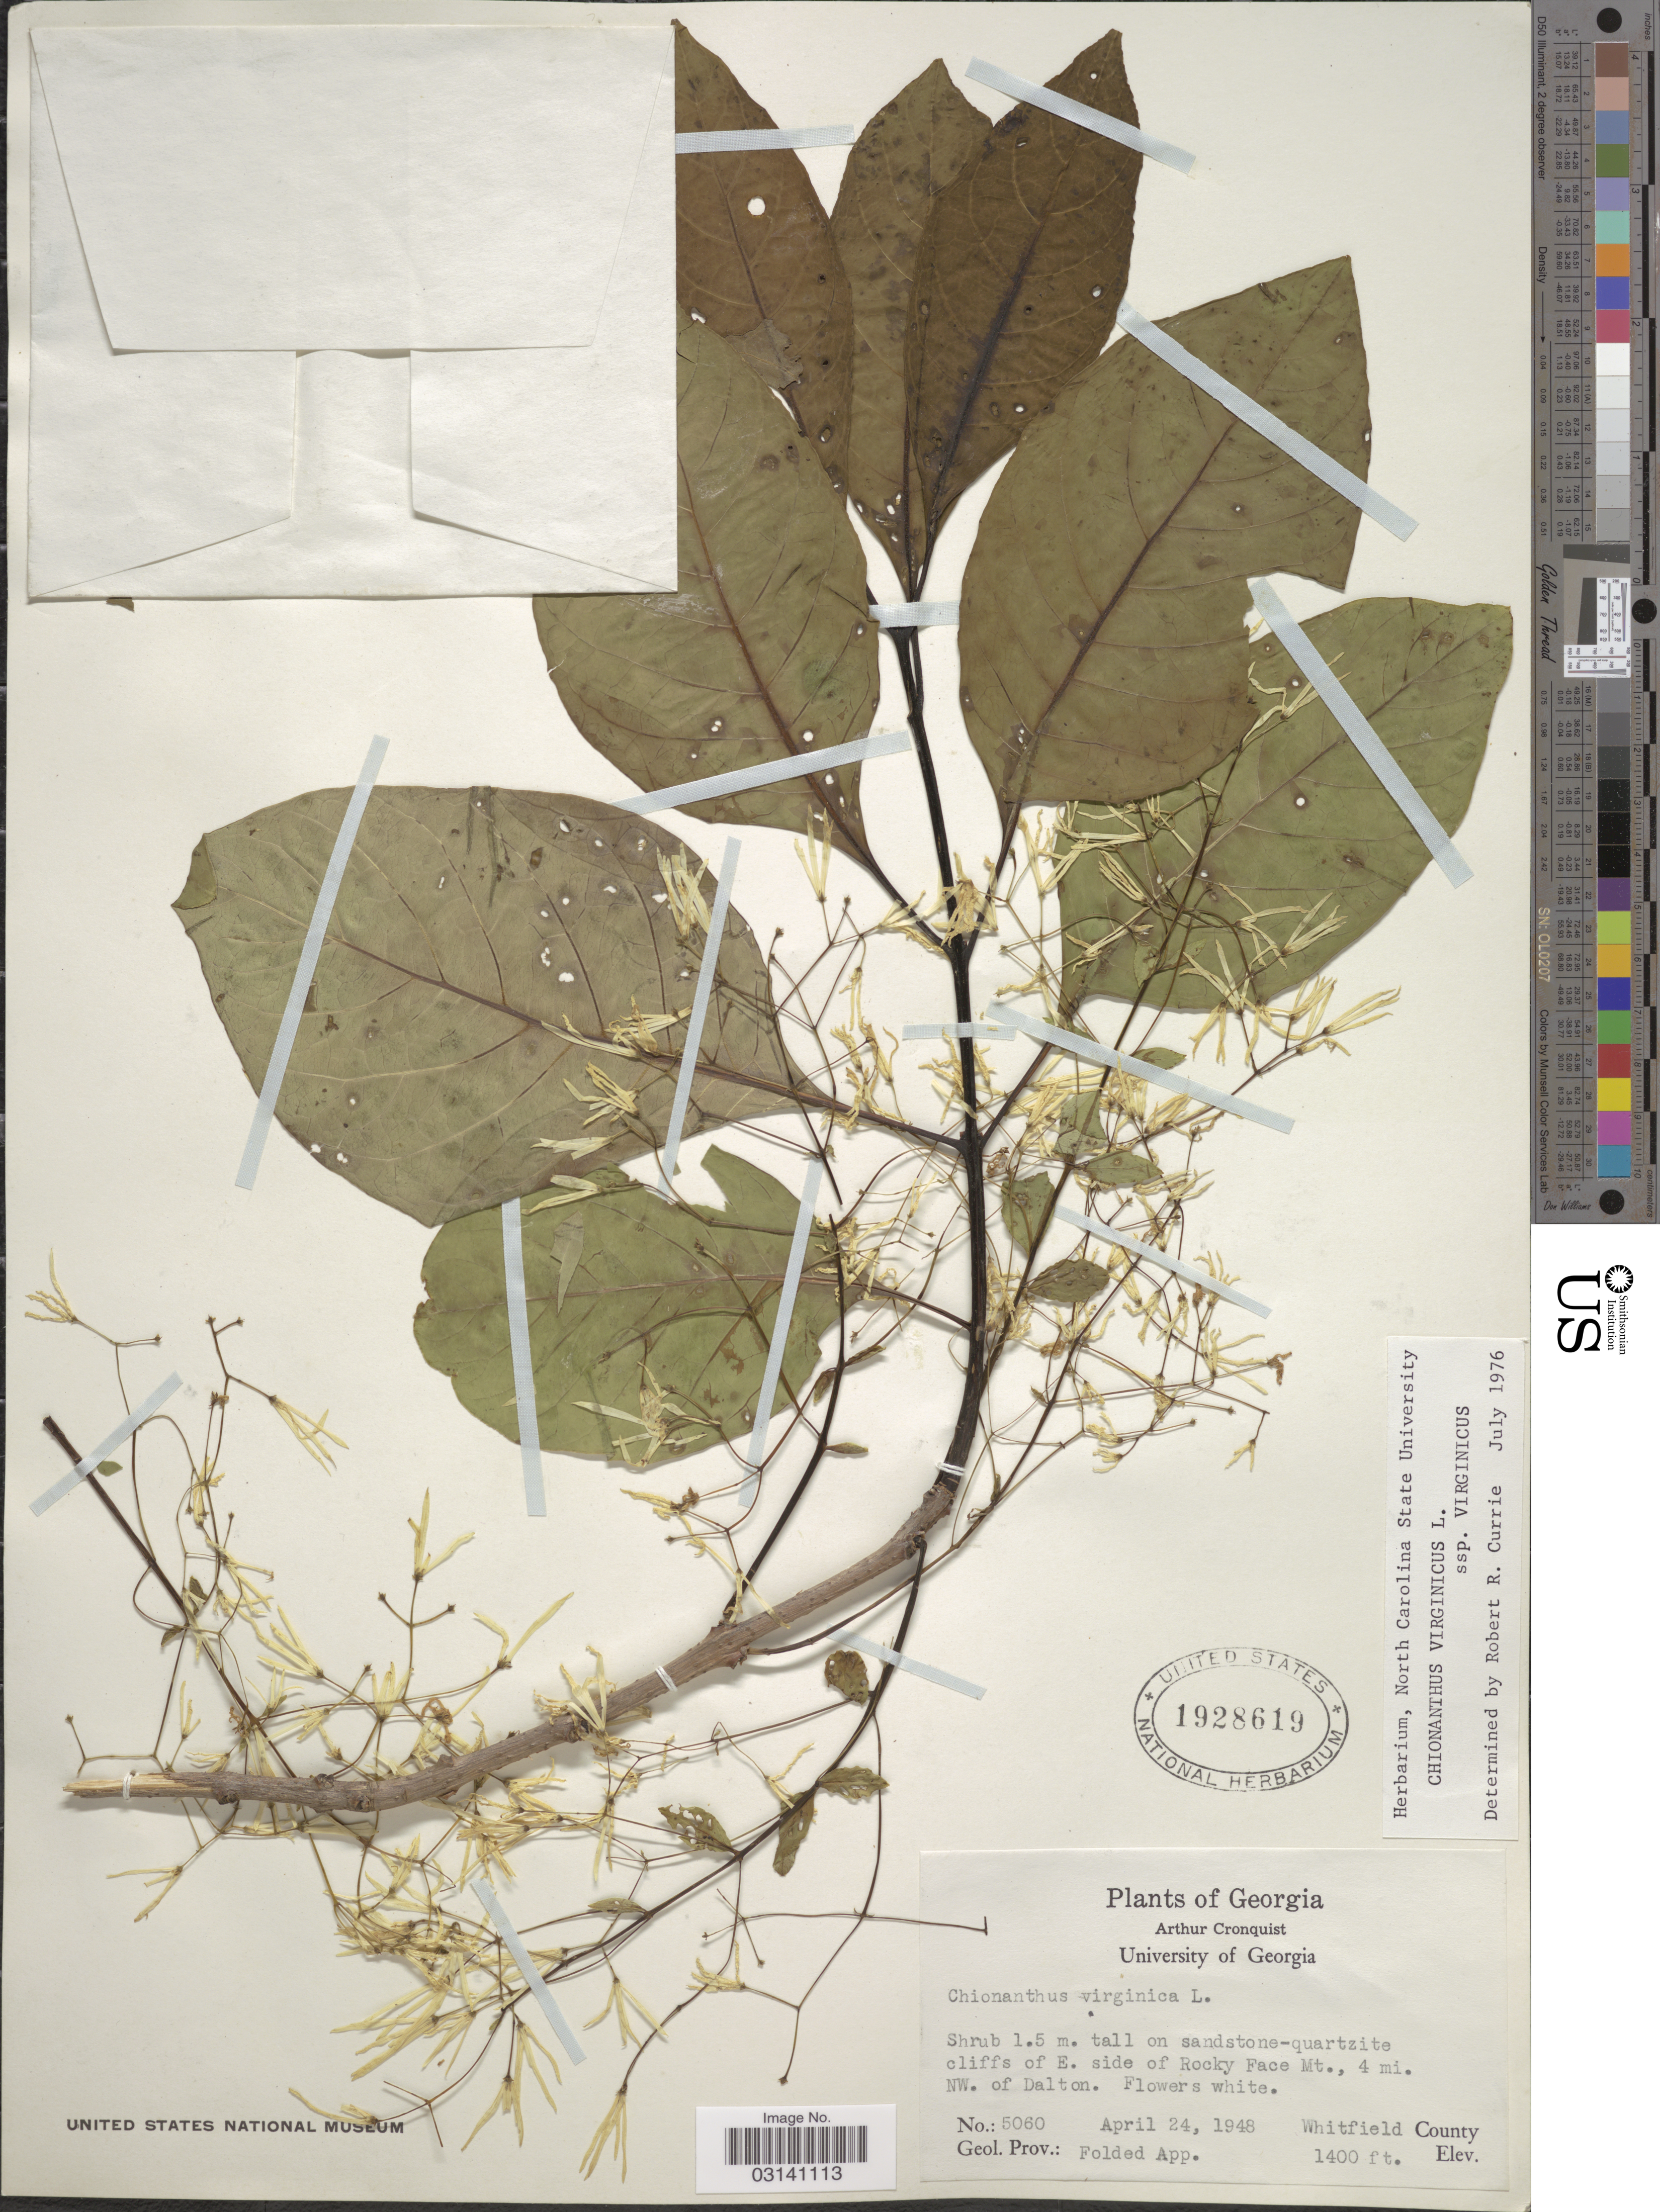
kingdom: Plantae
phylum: Tracheophyta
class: Magnoliopsida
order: Lamiales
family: Oleaceae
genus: Chionanthus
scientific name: Chionanthus virginicus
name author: L.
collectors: A. J. Cronquist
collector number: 5060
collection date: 1948-04-24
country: United States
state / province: Georgia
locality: E. side of Rocky Face Mt., 4 mi. NW. of Dalton. Whitfield County.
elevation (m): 427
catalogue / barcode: US 1928619